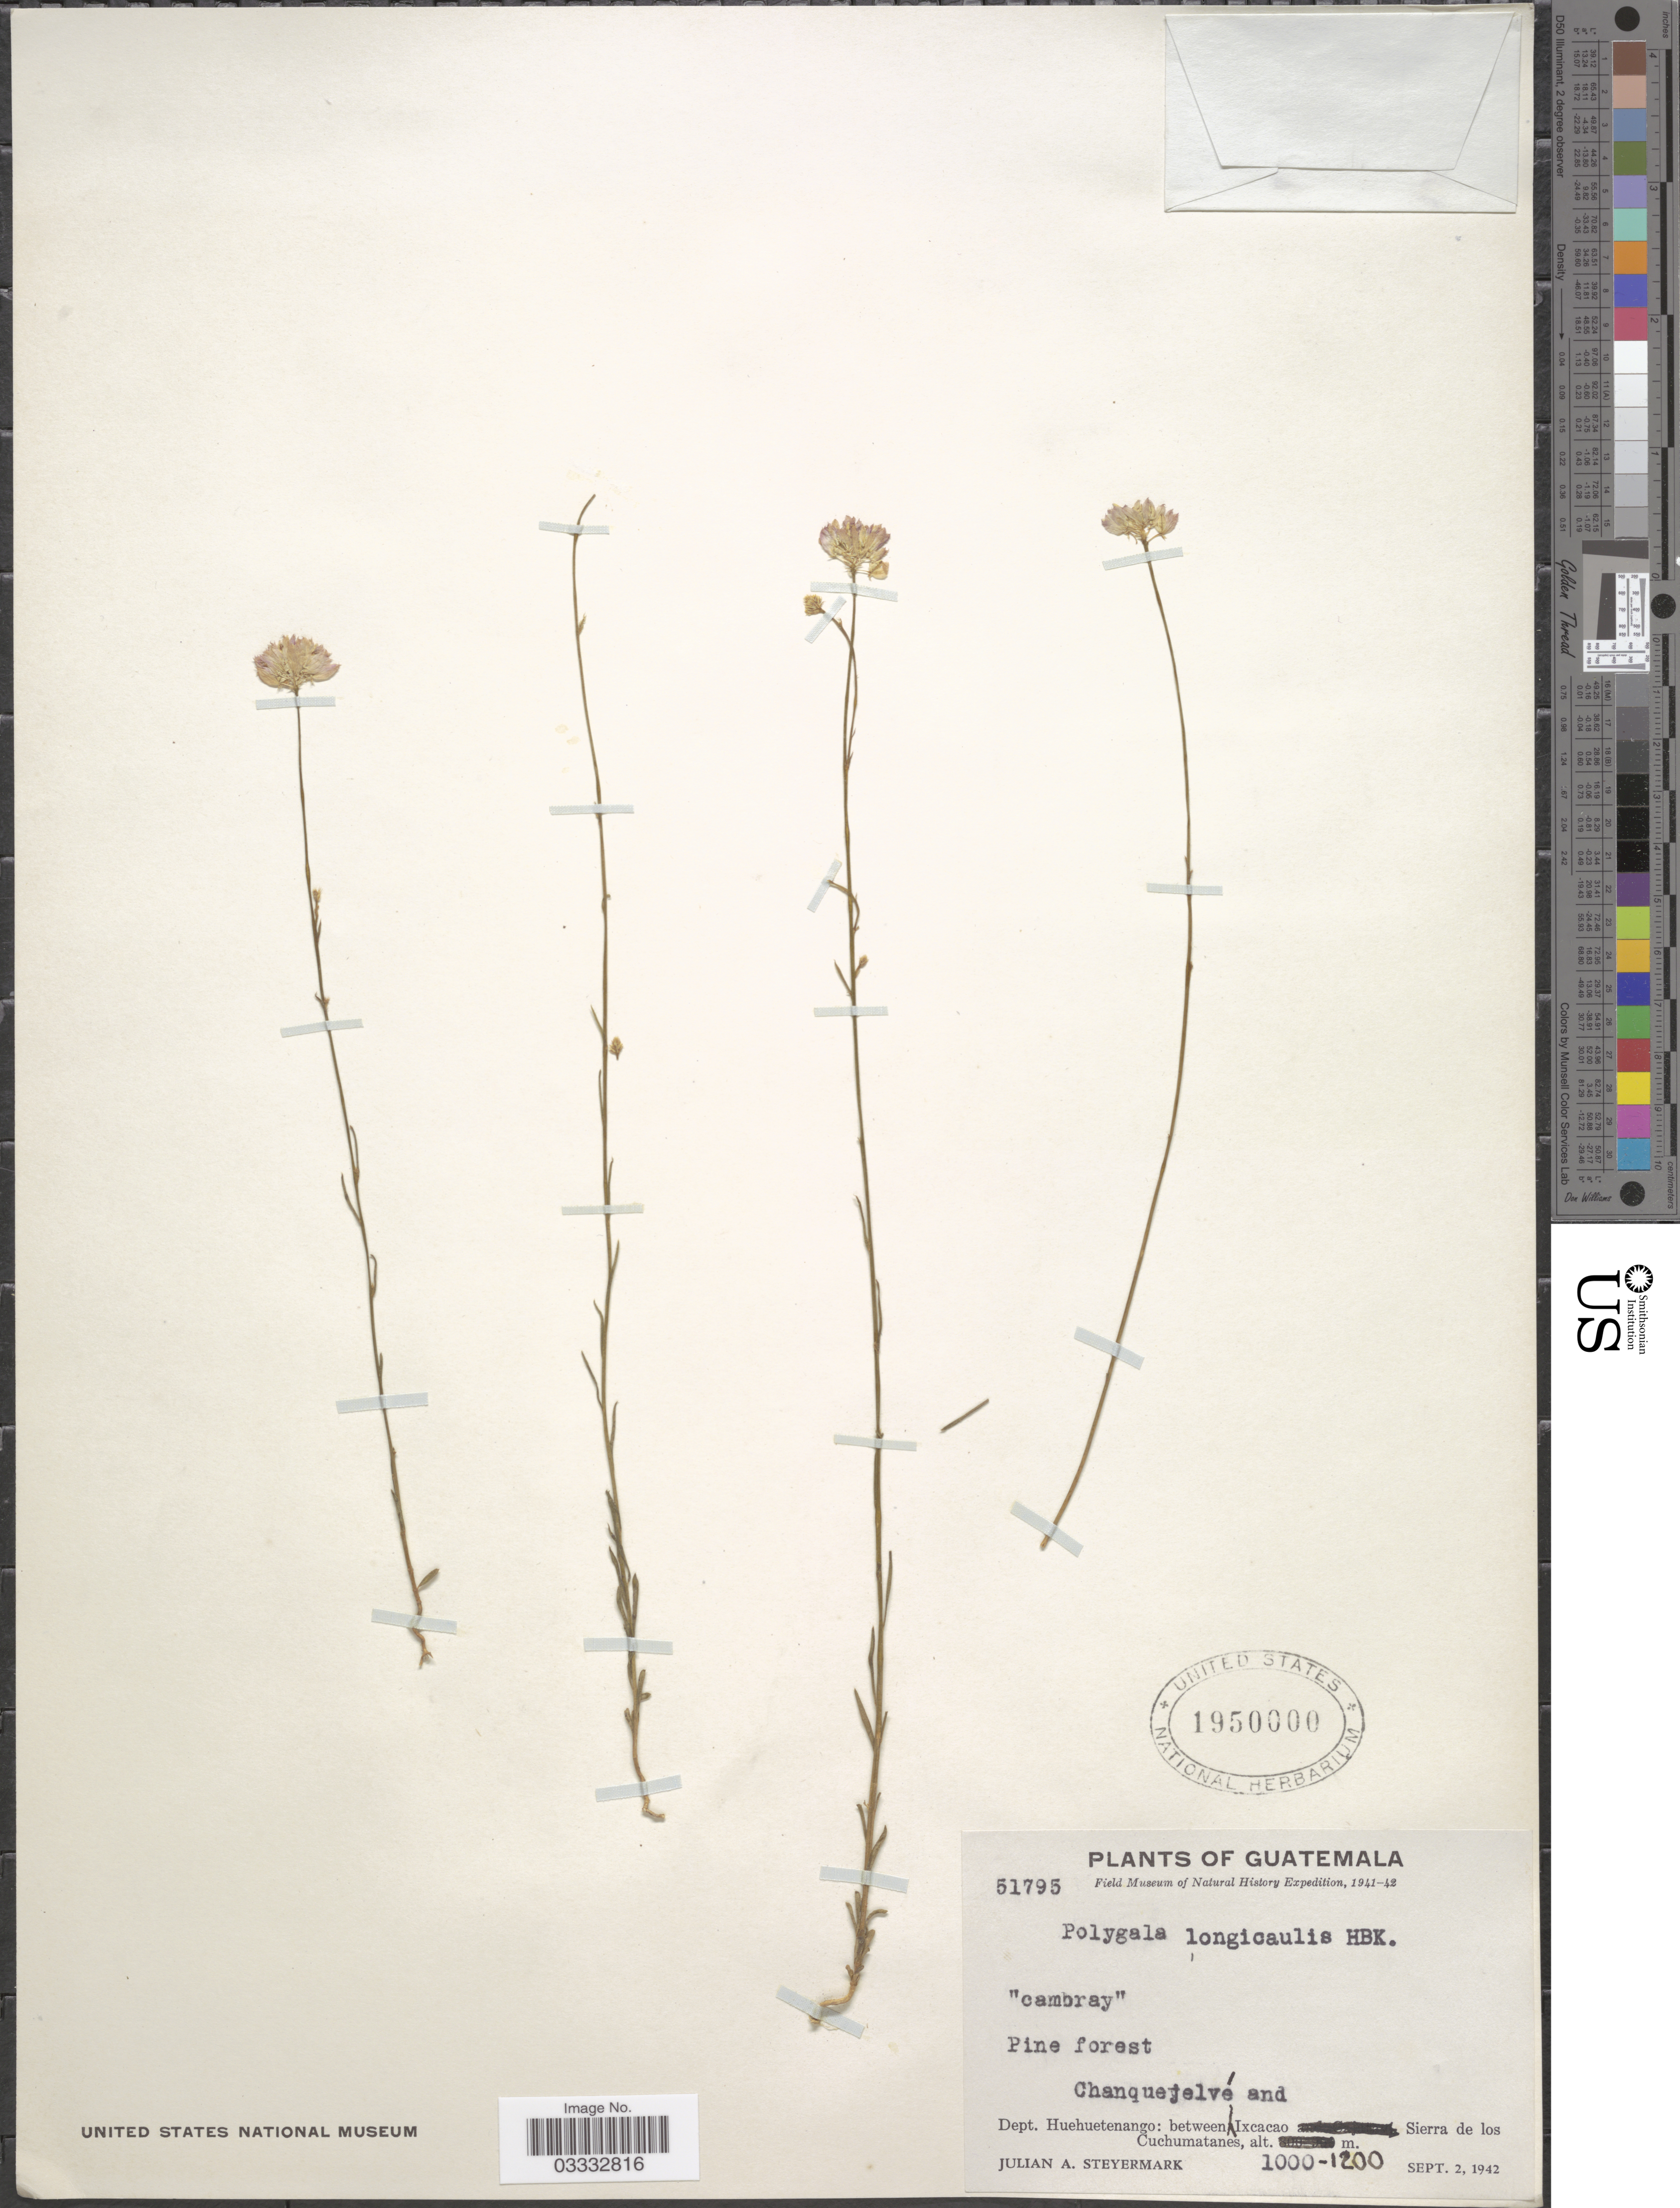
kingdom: Plantae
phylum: Tracheophyta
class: Magnoliopsida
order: Fabales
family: Polygalaceae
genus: Polygala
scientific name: Polygala longicaulis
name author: Kunth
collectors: J. Steyermark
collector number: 51795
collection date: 1942-09-02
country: Guatemala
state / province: Huehuetenango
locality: Dept. Huehuetenango: between Chanquejelvé and Ixcacao. Sierra de los Cuchumatanes.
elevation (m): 1000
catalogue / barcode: US 1950000